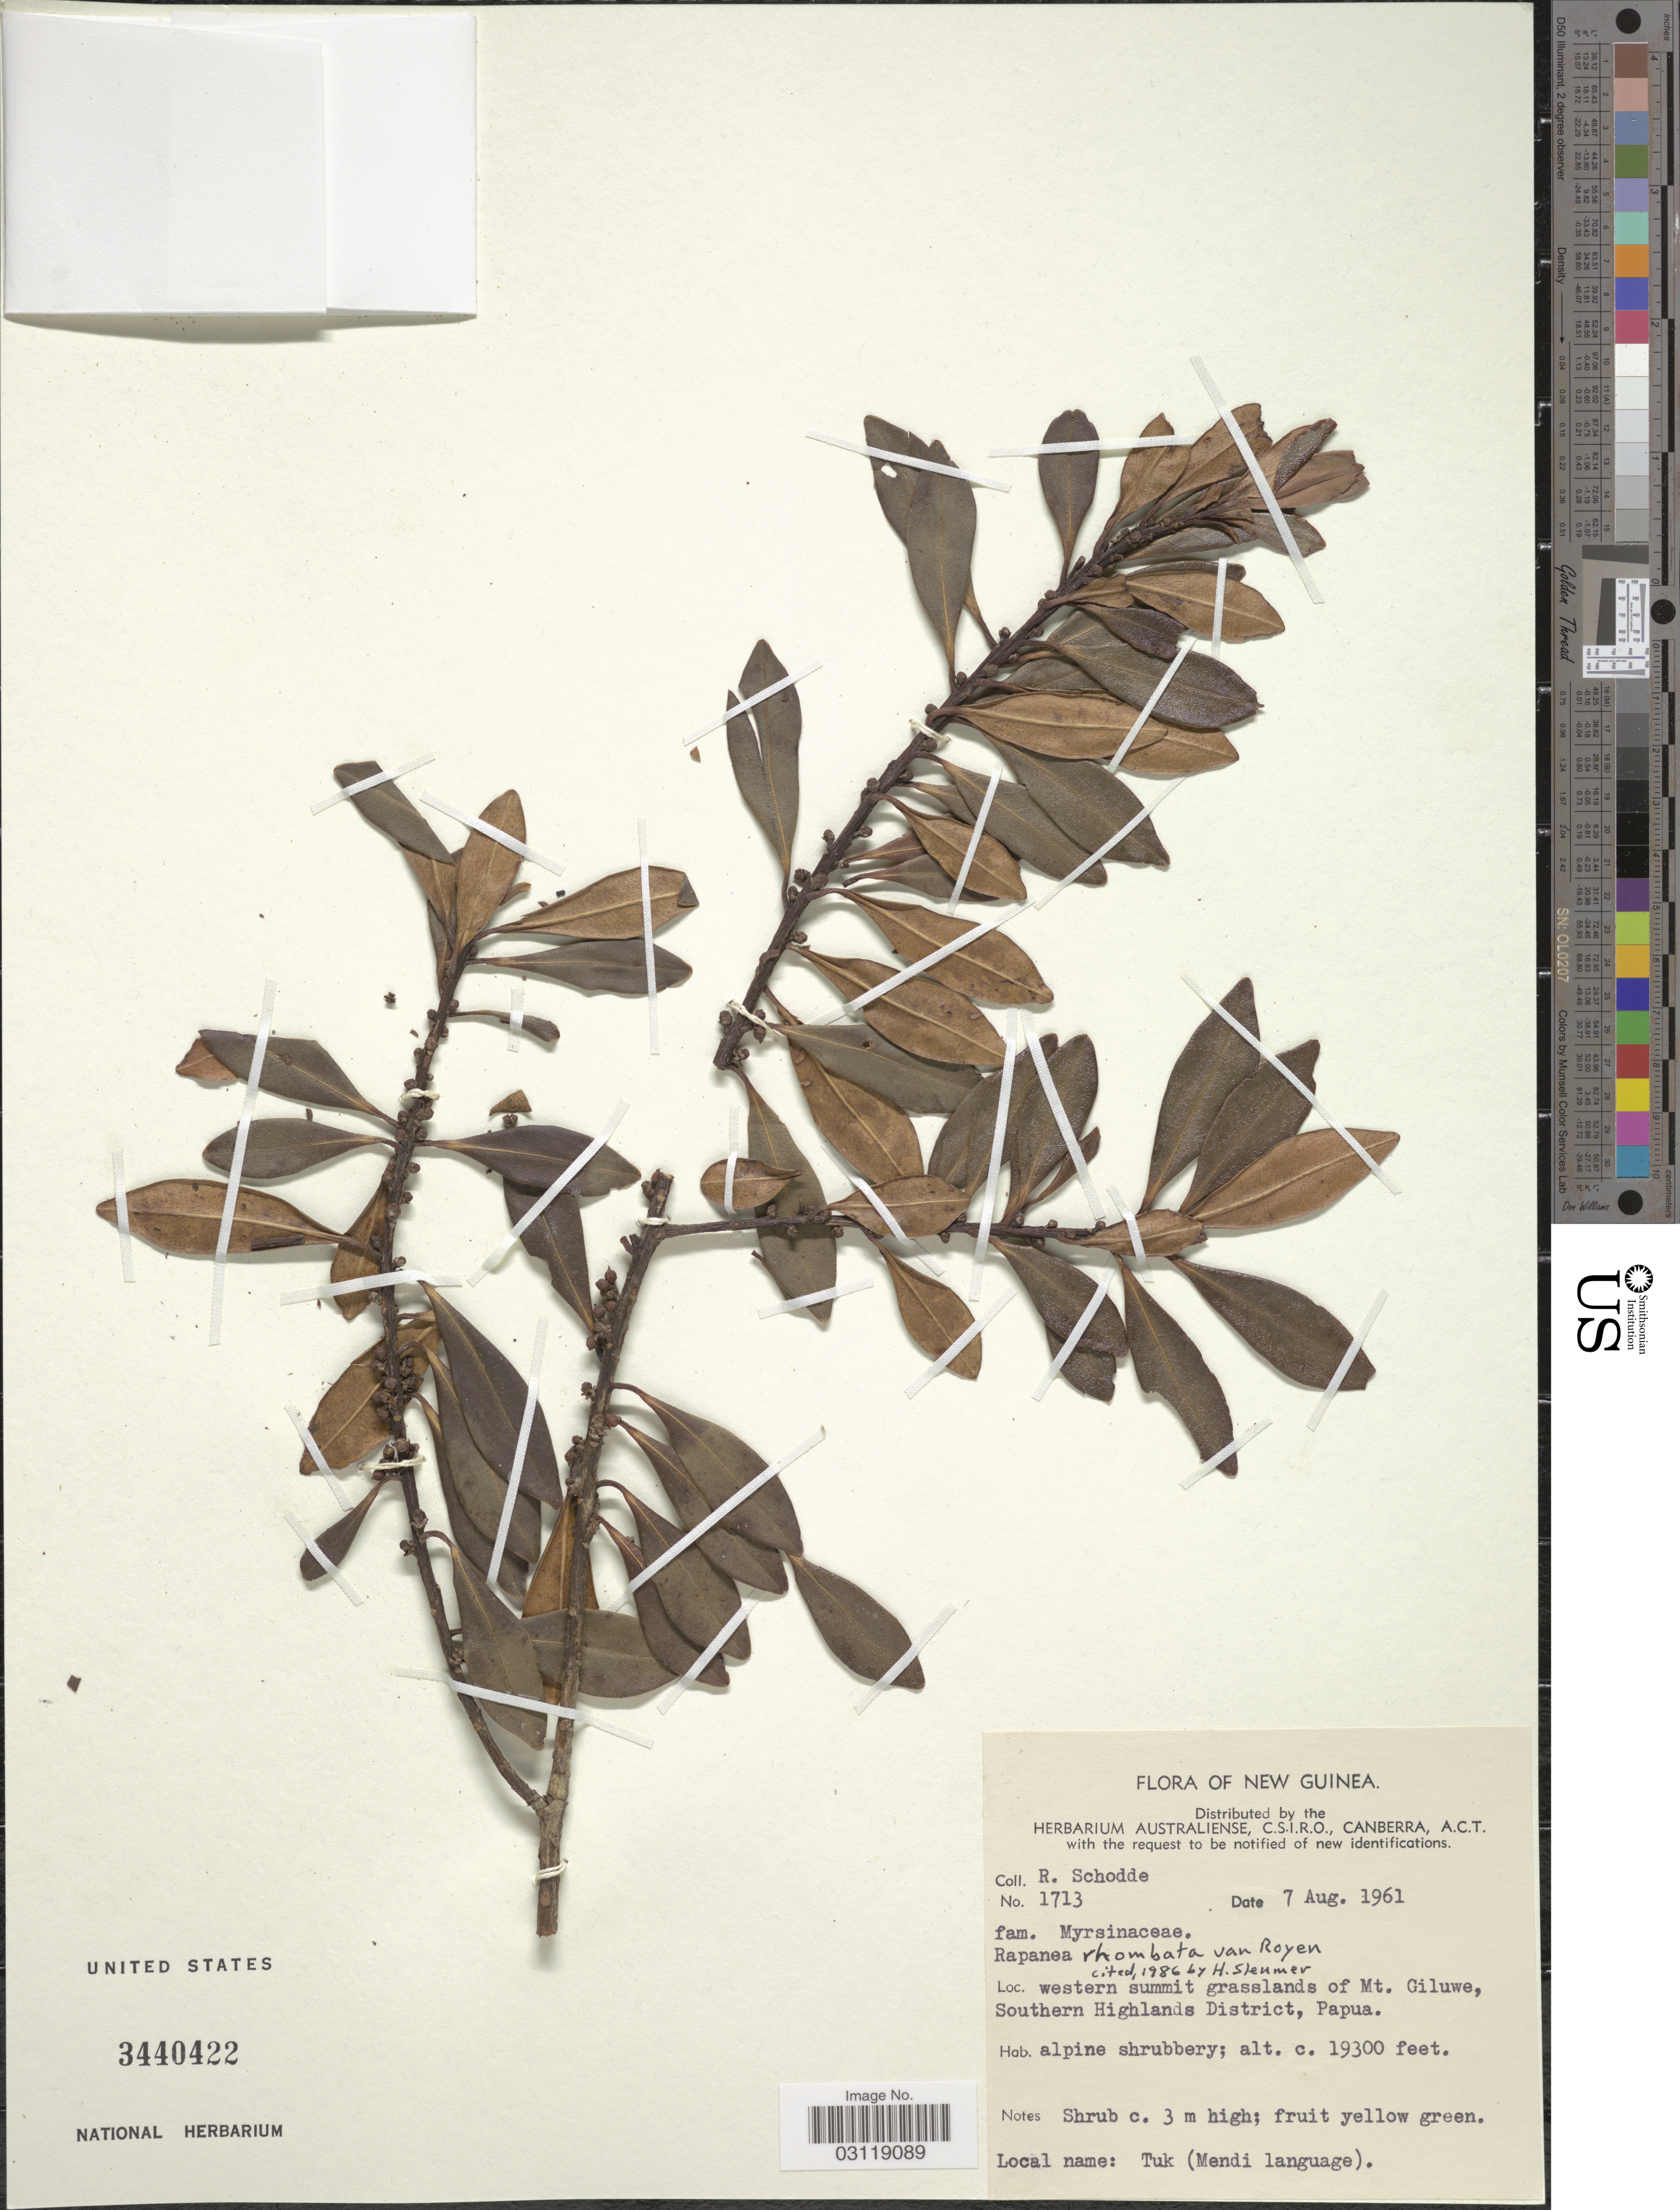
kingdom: Plantae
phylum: Tracheophyta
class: Magnoliopsida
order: Ericales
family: Primulaceae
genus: Rapanea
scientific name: Rapanea rhombata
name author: P. Royen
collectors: R. Schodde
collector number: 1713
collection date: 1961-08-07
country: Papua New Guinea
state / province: Southern Highlands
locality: New Guinea. Western summit grasslands of Mt. Giluwe, Papua.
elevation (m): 5883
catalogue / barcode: US 3440422